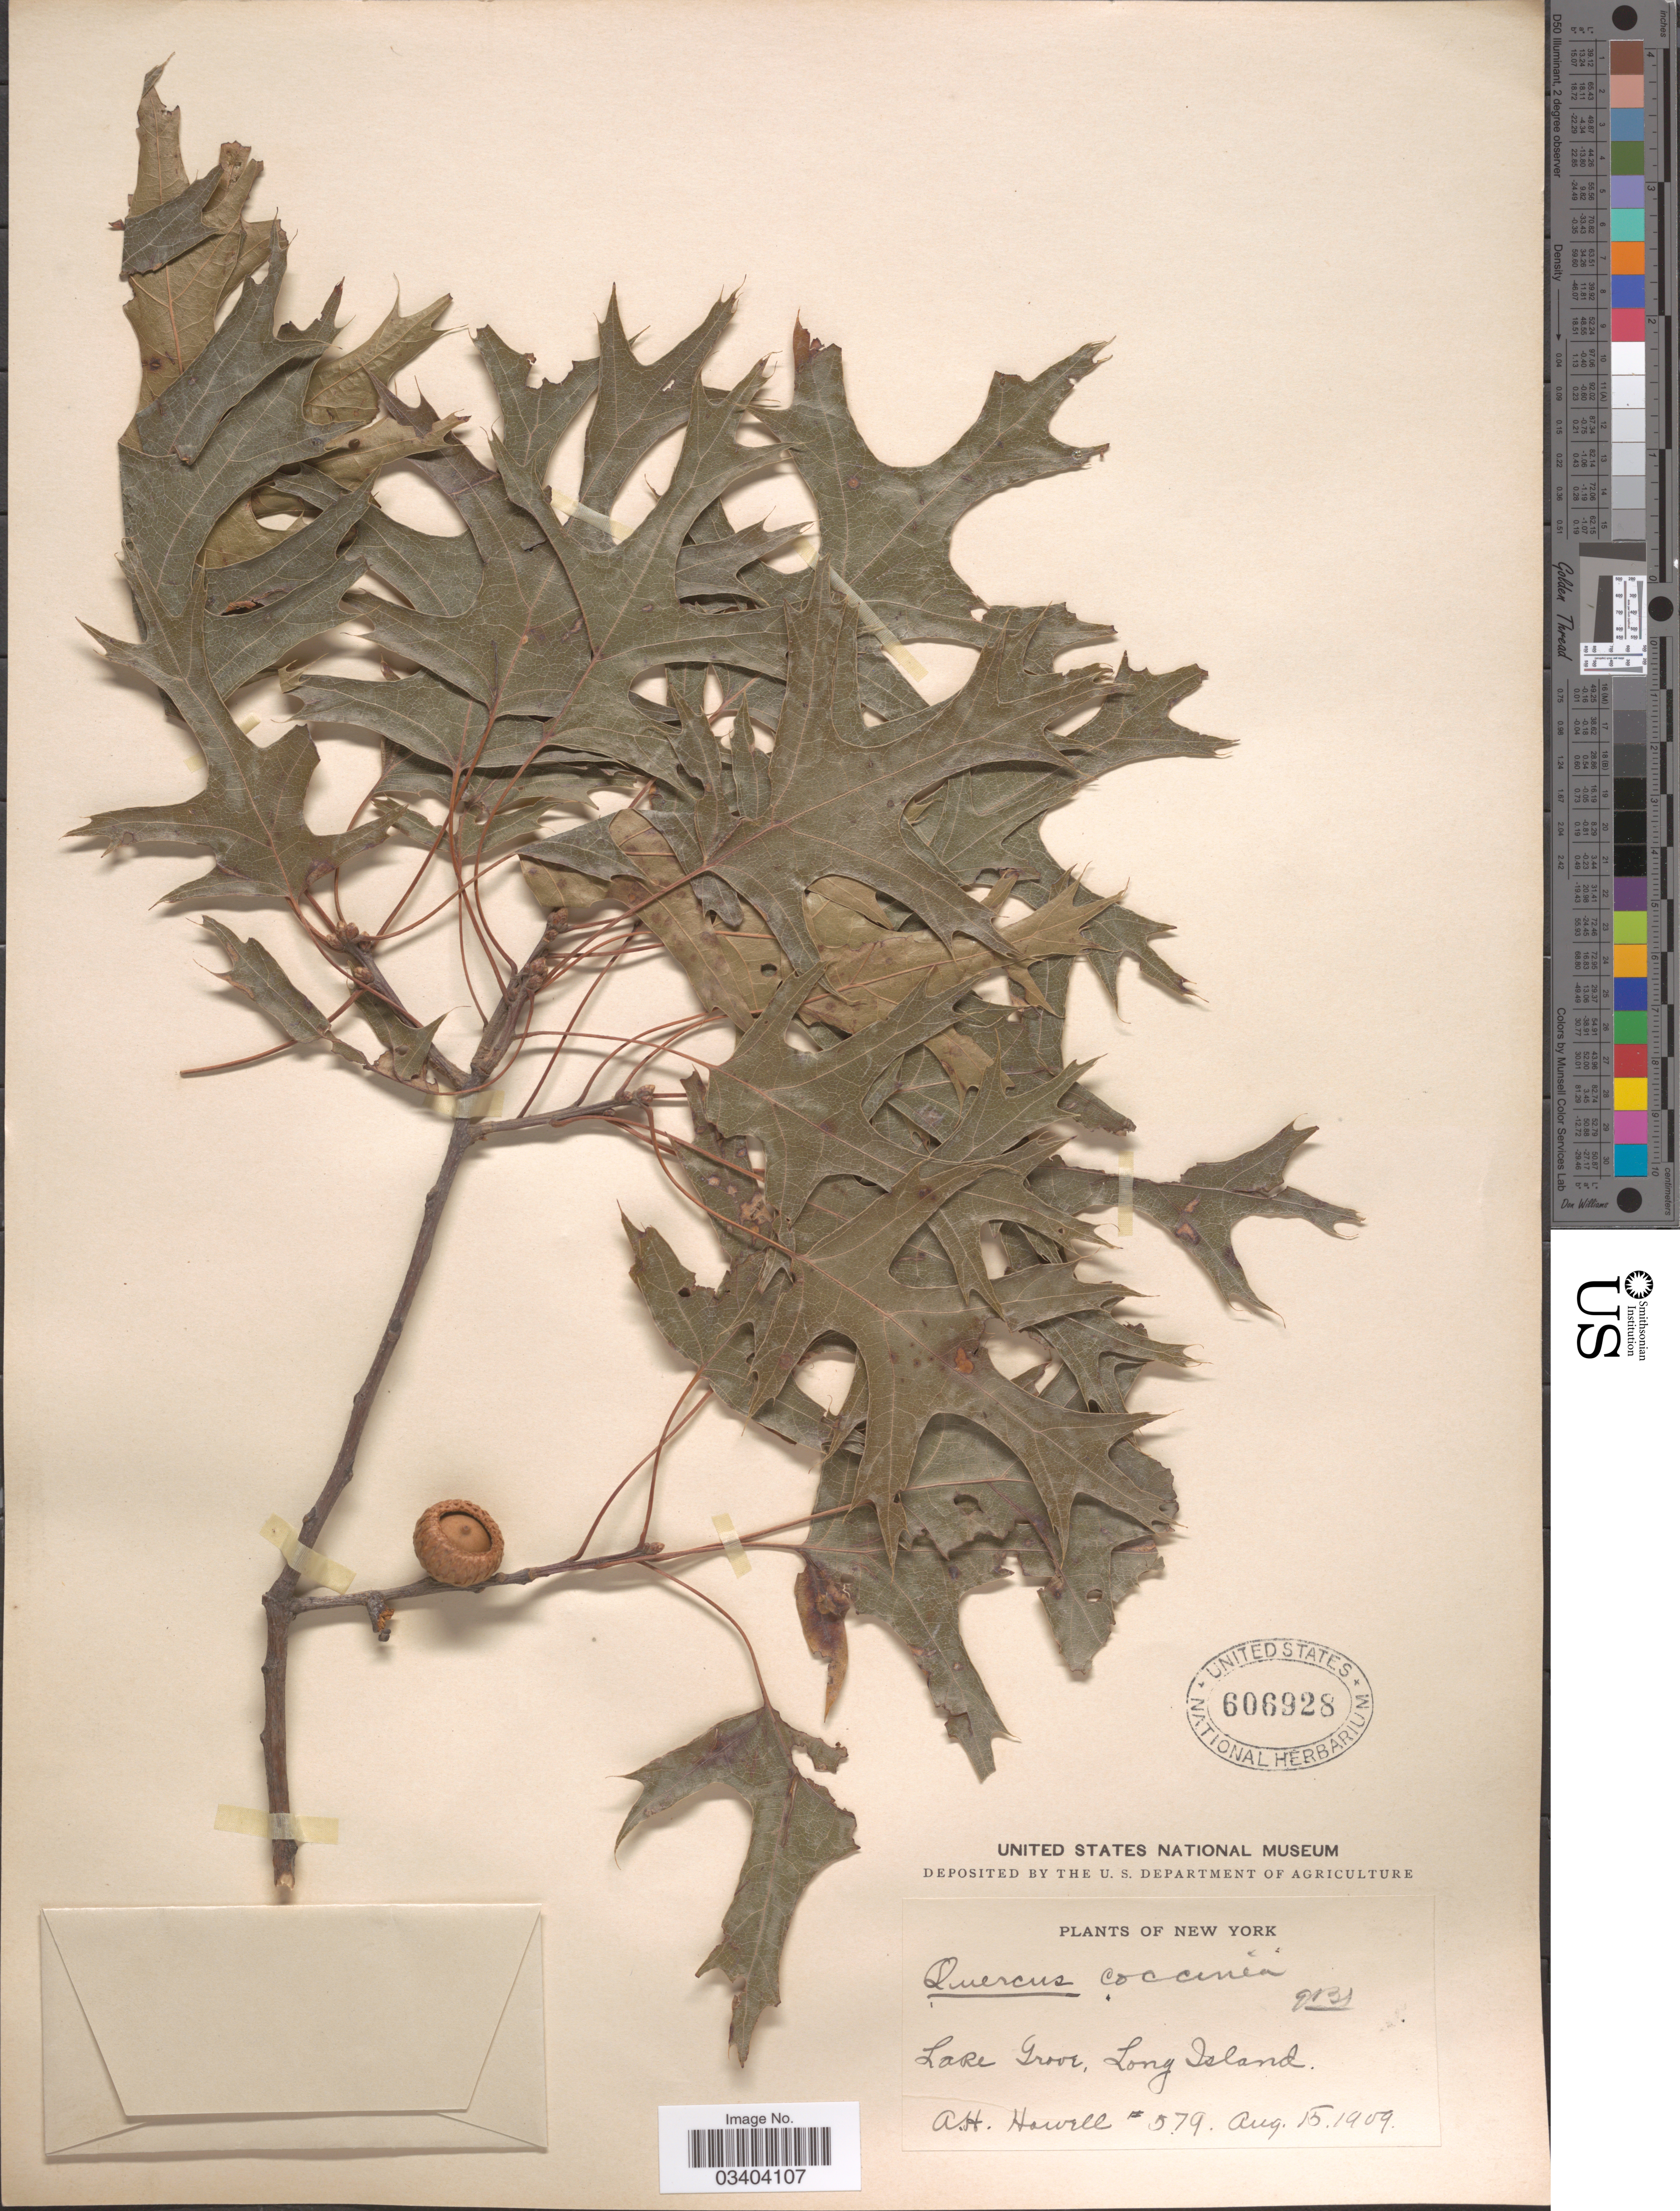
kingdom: Plantae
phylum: Tracheophyta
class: Magnoliopsida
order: Fagales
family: Fagaceae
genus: Quercus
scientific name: Quercus coccinea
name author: Münchh.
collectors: A. Howell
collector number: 579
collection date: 1909-08-15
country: United States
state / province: New York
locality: Lake Grove, Long Island.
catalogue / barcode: US 606928